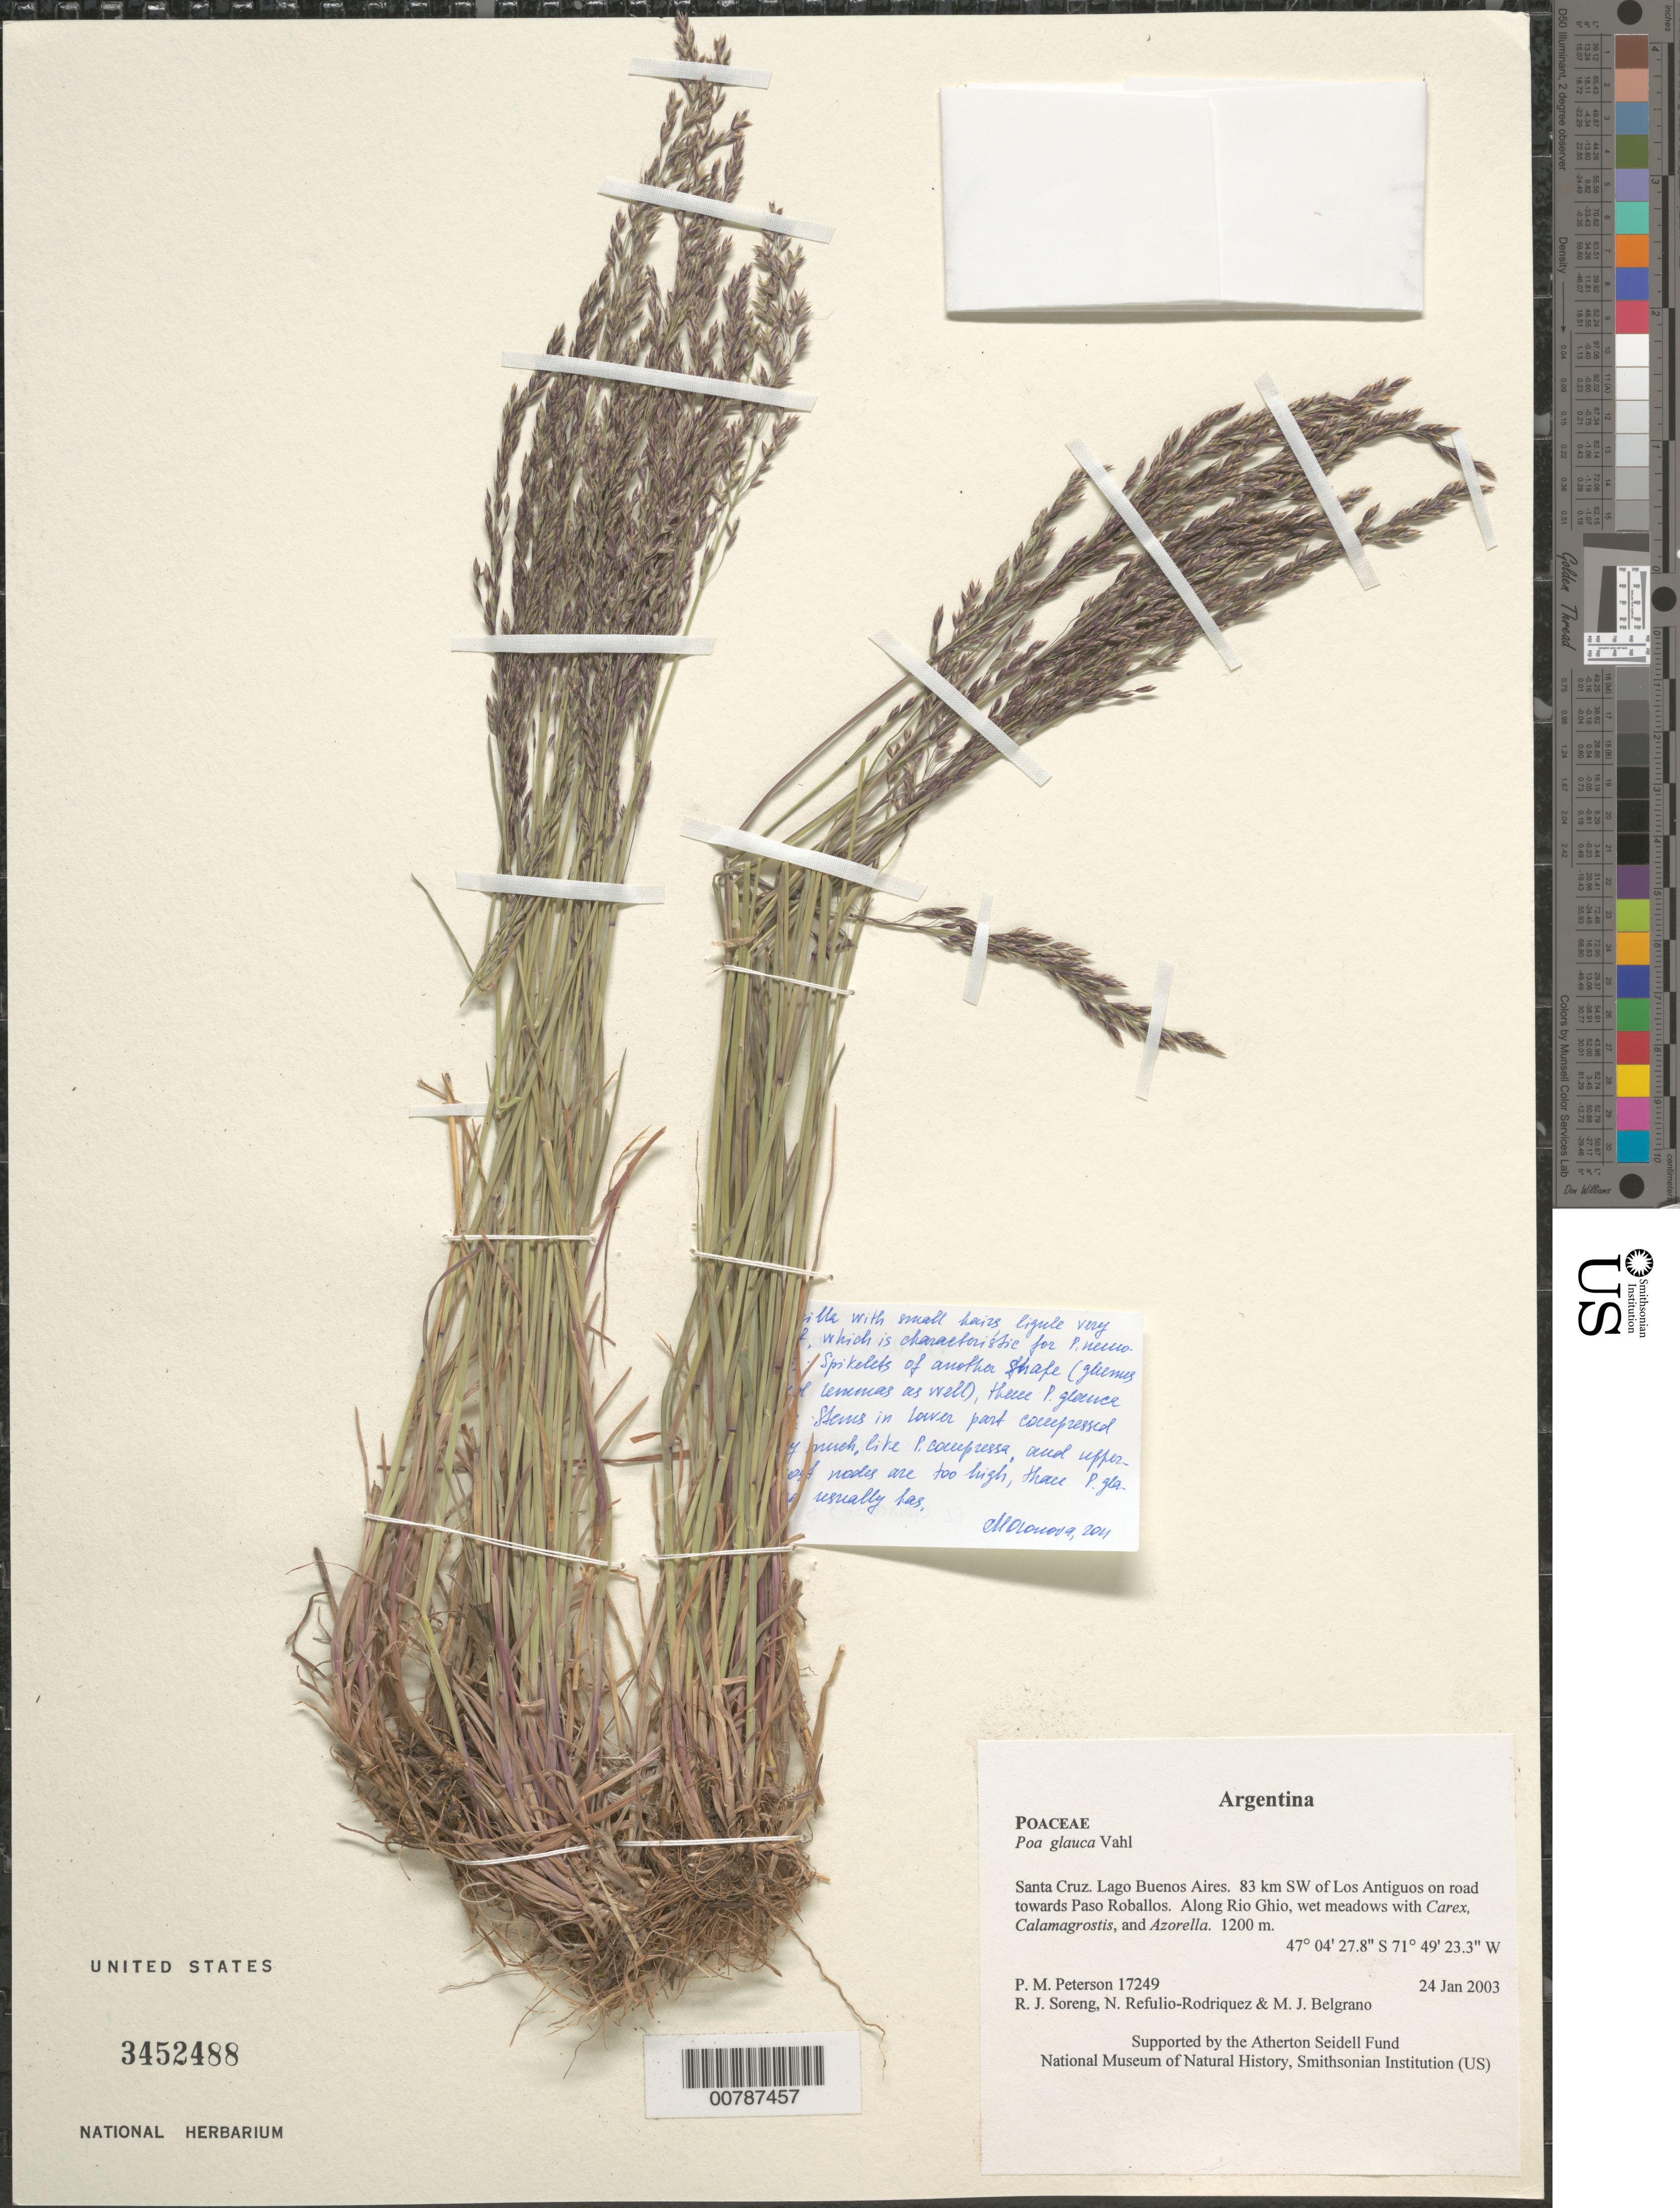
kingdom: Plantae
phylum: Tracheophyta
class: Liliopsida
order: Poales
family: Poaceae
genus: Poa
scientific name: Poa glauca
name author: Vahl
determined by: Soreng, Robert J., Research Associate (BOT), Smithsonian Institution - National Museum of Natural History (UNITED STATES)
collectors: P. M. Peterson, R. J. Soreng, N. Refulio-Rodríguez & M. Belgrano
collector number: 17249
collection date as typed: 24 Jan 2003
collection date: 2003-01-24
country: Argentina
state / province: Santa Cruz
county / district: Lago Buenos Aires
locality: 83 km SW of Los Antiguos on road towards Paso Roballos. Along Rio Ghio, wet meadows with Carex, Calamagrostis, and Azorella.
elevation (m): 1200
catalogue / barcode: US 3452488